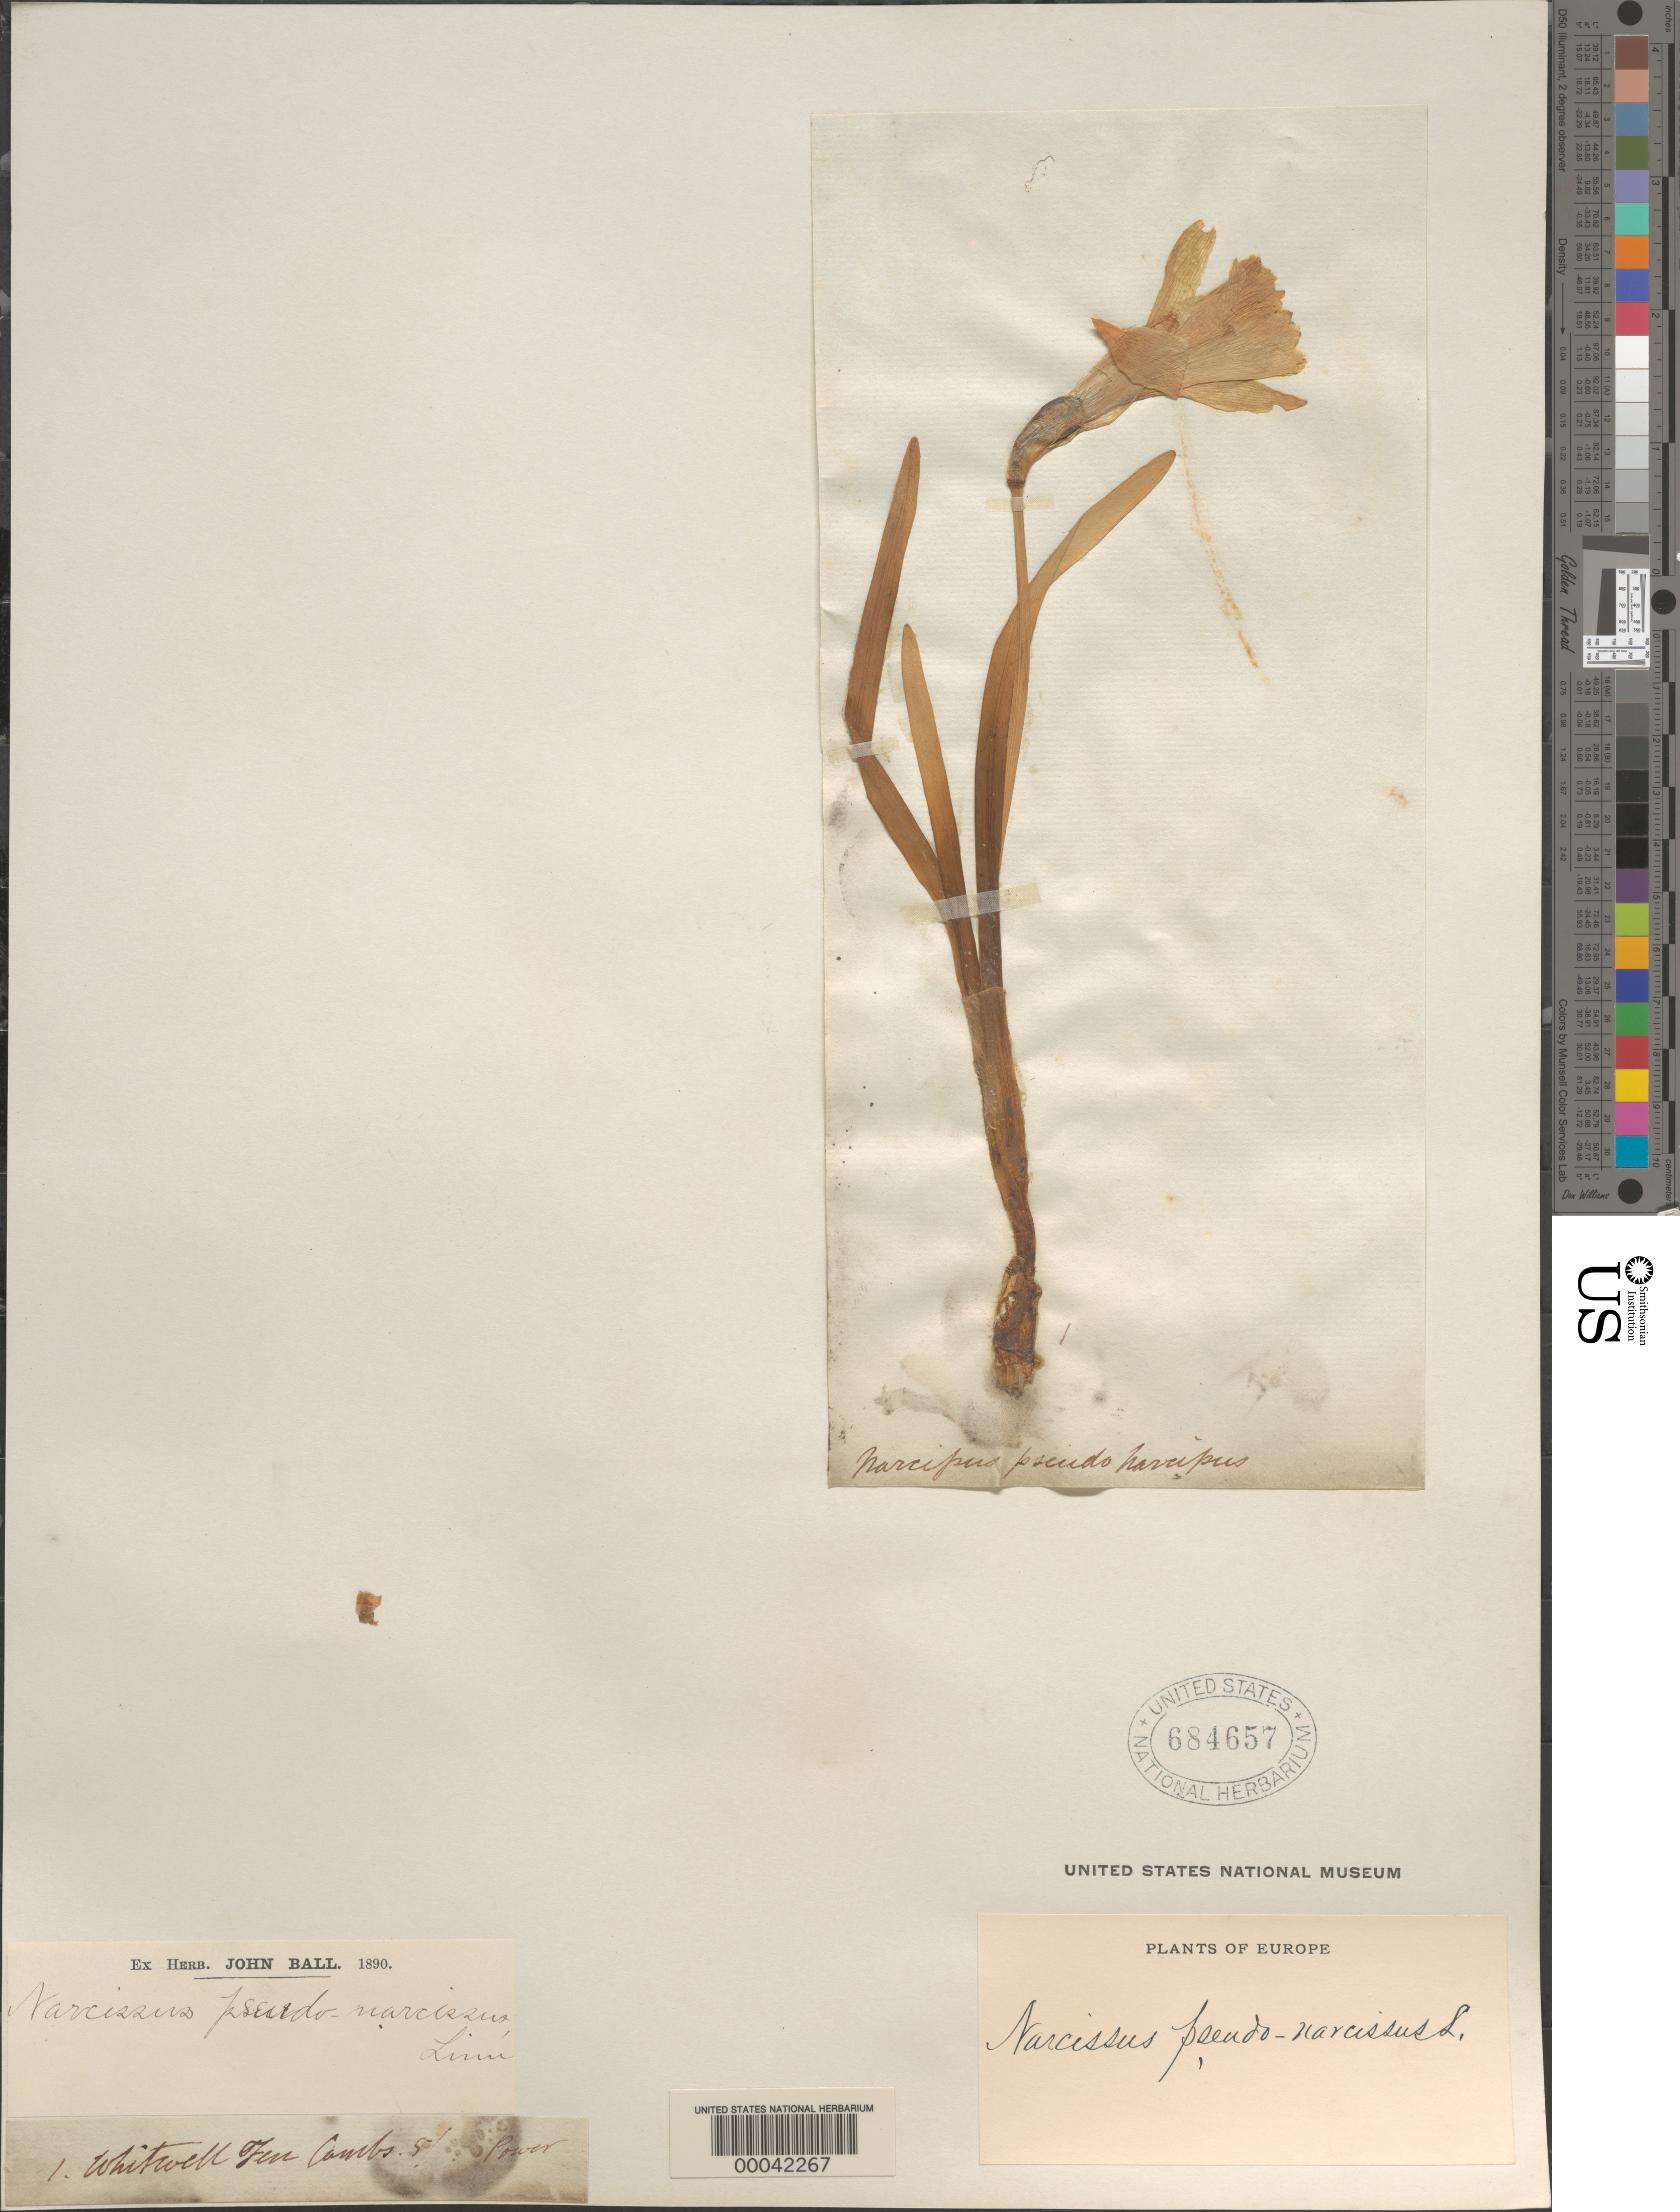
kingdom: Plantae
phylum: Tracheophyta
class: Liliopsida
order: Asparagales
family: Amaryllidaceae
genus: Narcissus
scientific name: Narcissus pseudonarcissus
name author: L.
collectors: ex herb. John Ball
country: Algeria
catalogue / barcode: US 684657